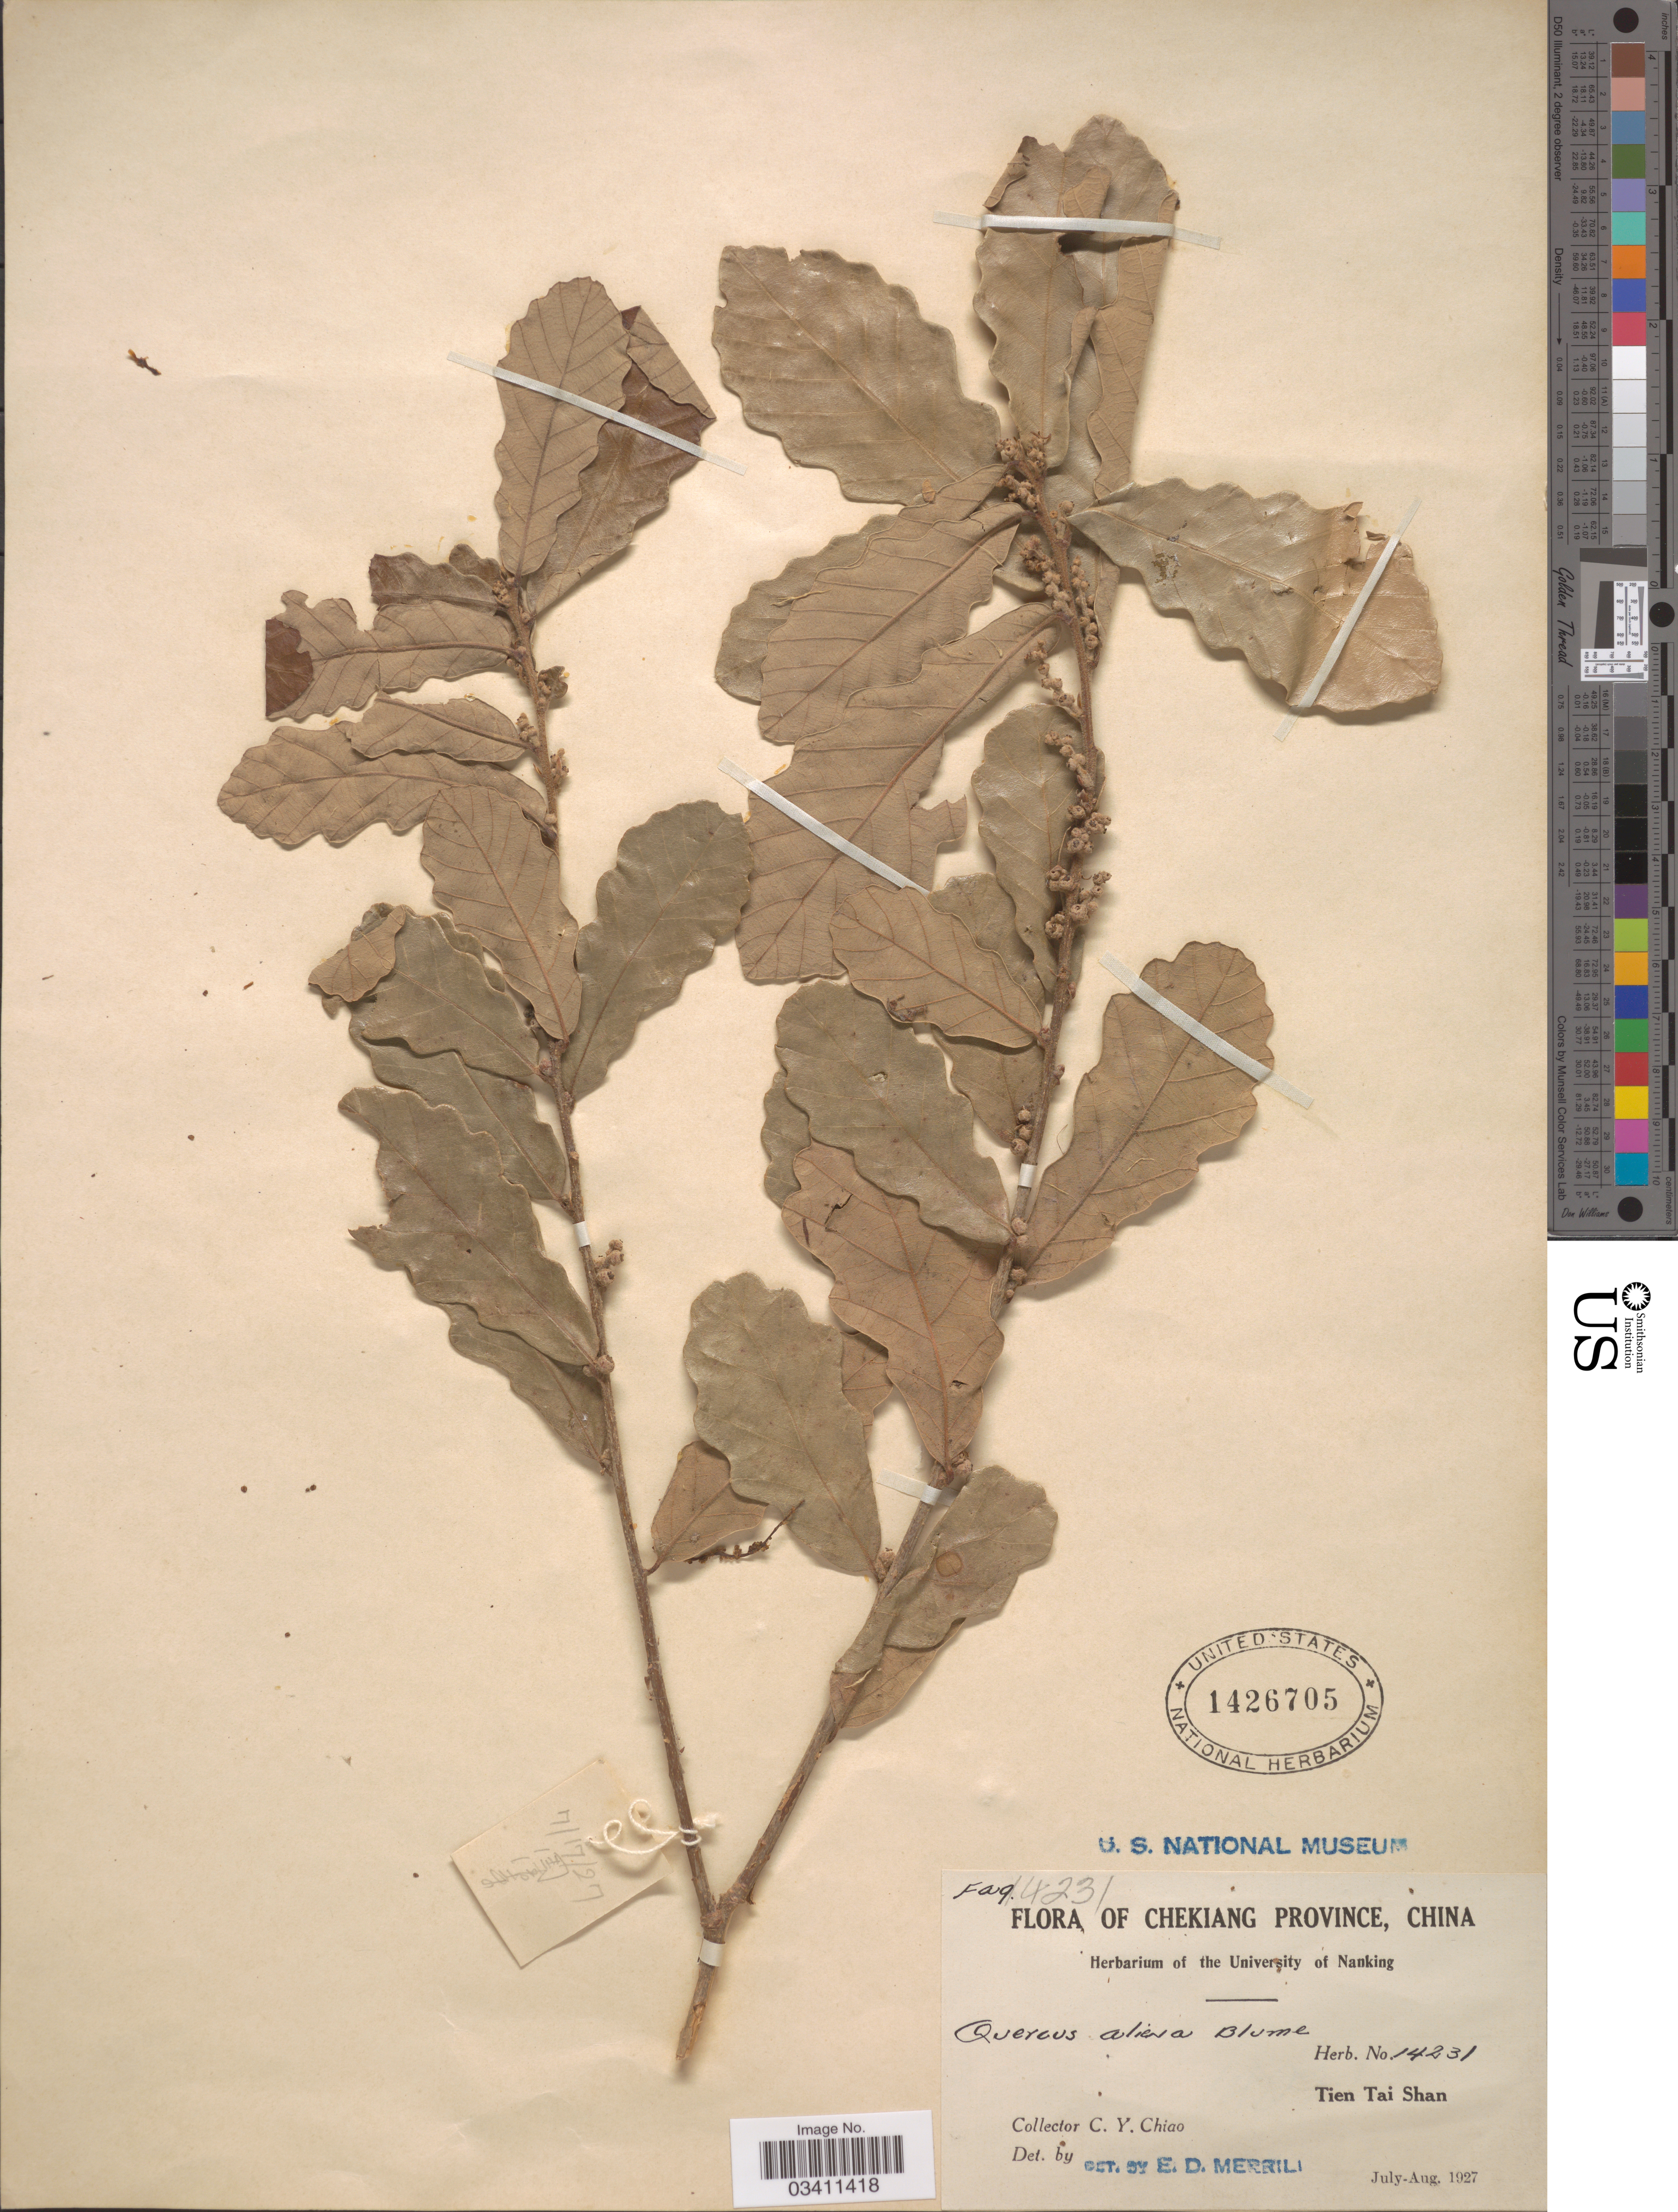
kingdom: Plantae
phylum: Tracheophyta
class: Magnoliopsida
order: Fagales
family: Fagaceae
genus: Quercus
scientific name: Quercus aliena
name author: Blume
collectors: C. Y. Chiao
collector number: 14231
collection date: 1927-07/1927-08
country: China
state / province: Zhejiang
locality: Chekiang Province. Tien Tai Shan.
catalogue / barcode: US 1426705